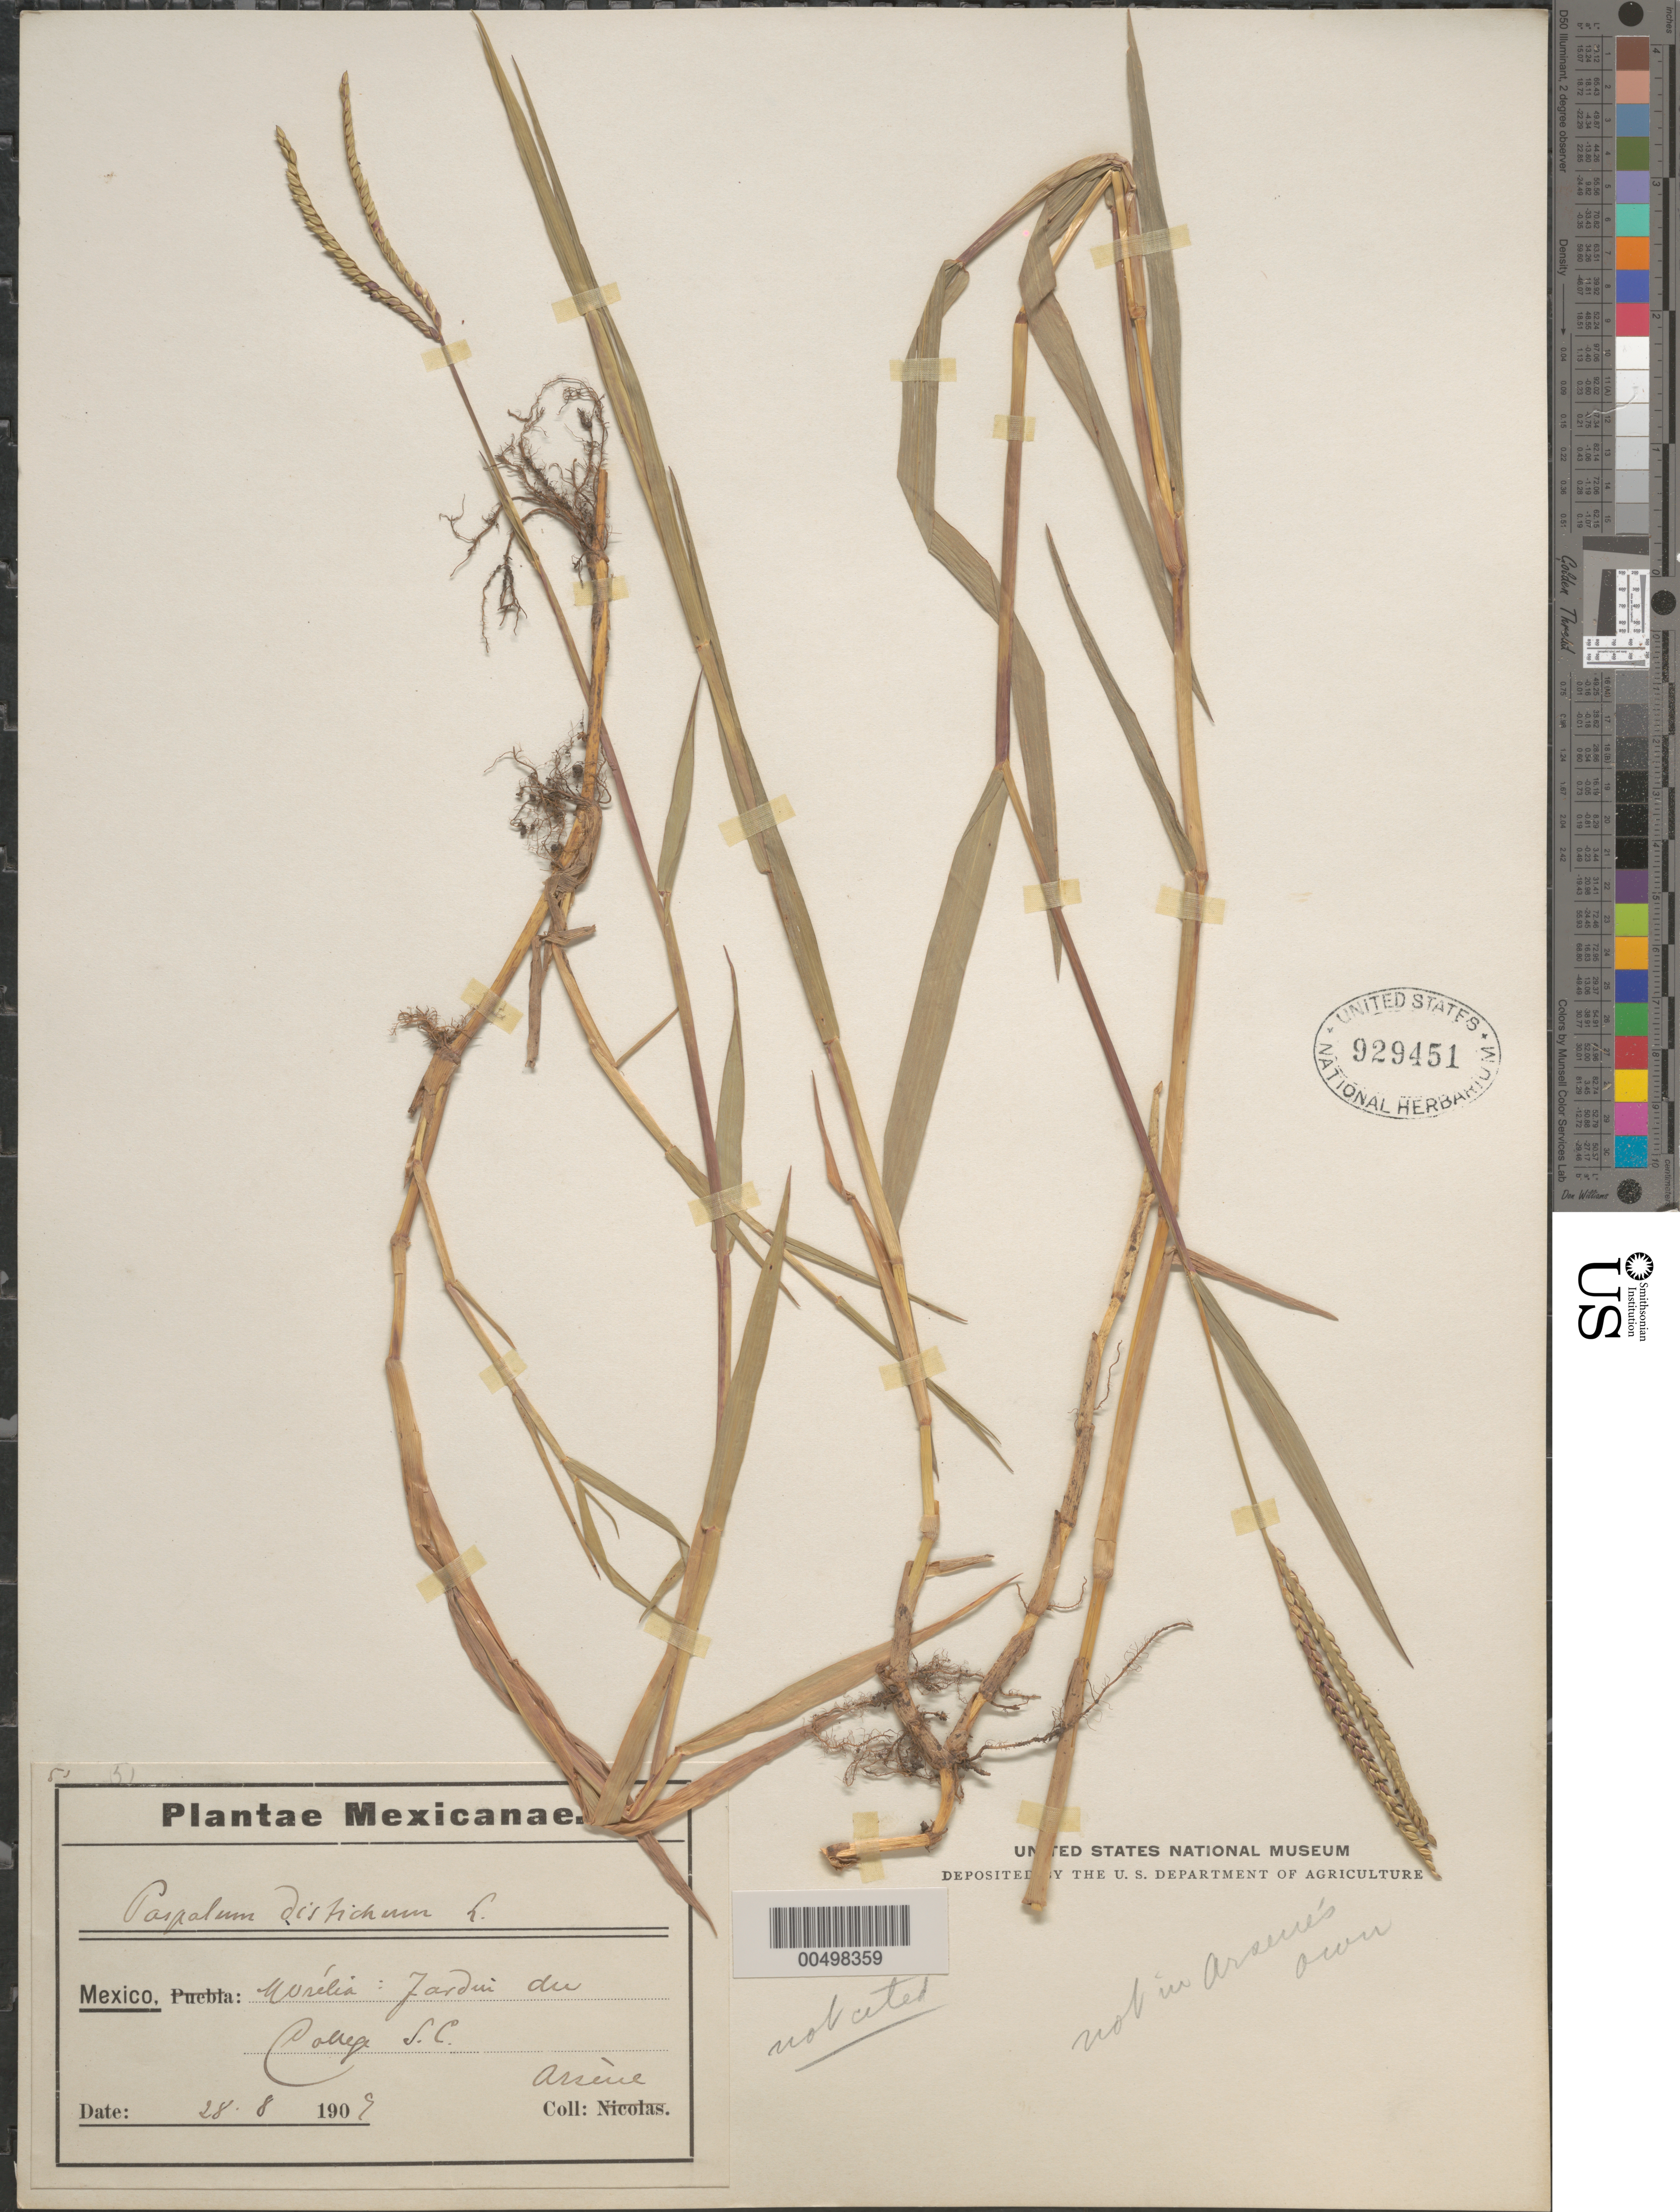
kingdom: Plantae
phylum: Tracheophyta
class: Liliopsida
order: Poales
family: Poaceae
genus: Paspalum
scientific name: Paspalum paspaloides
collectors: Bro. G. Arsène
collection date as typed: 28 Aug 1909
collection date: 1909-08-28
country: Mexico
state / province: Michoacán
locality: Morelia, Jardin du College S.C.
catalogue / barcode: US 929451